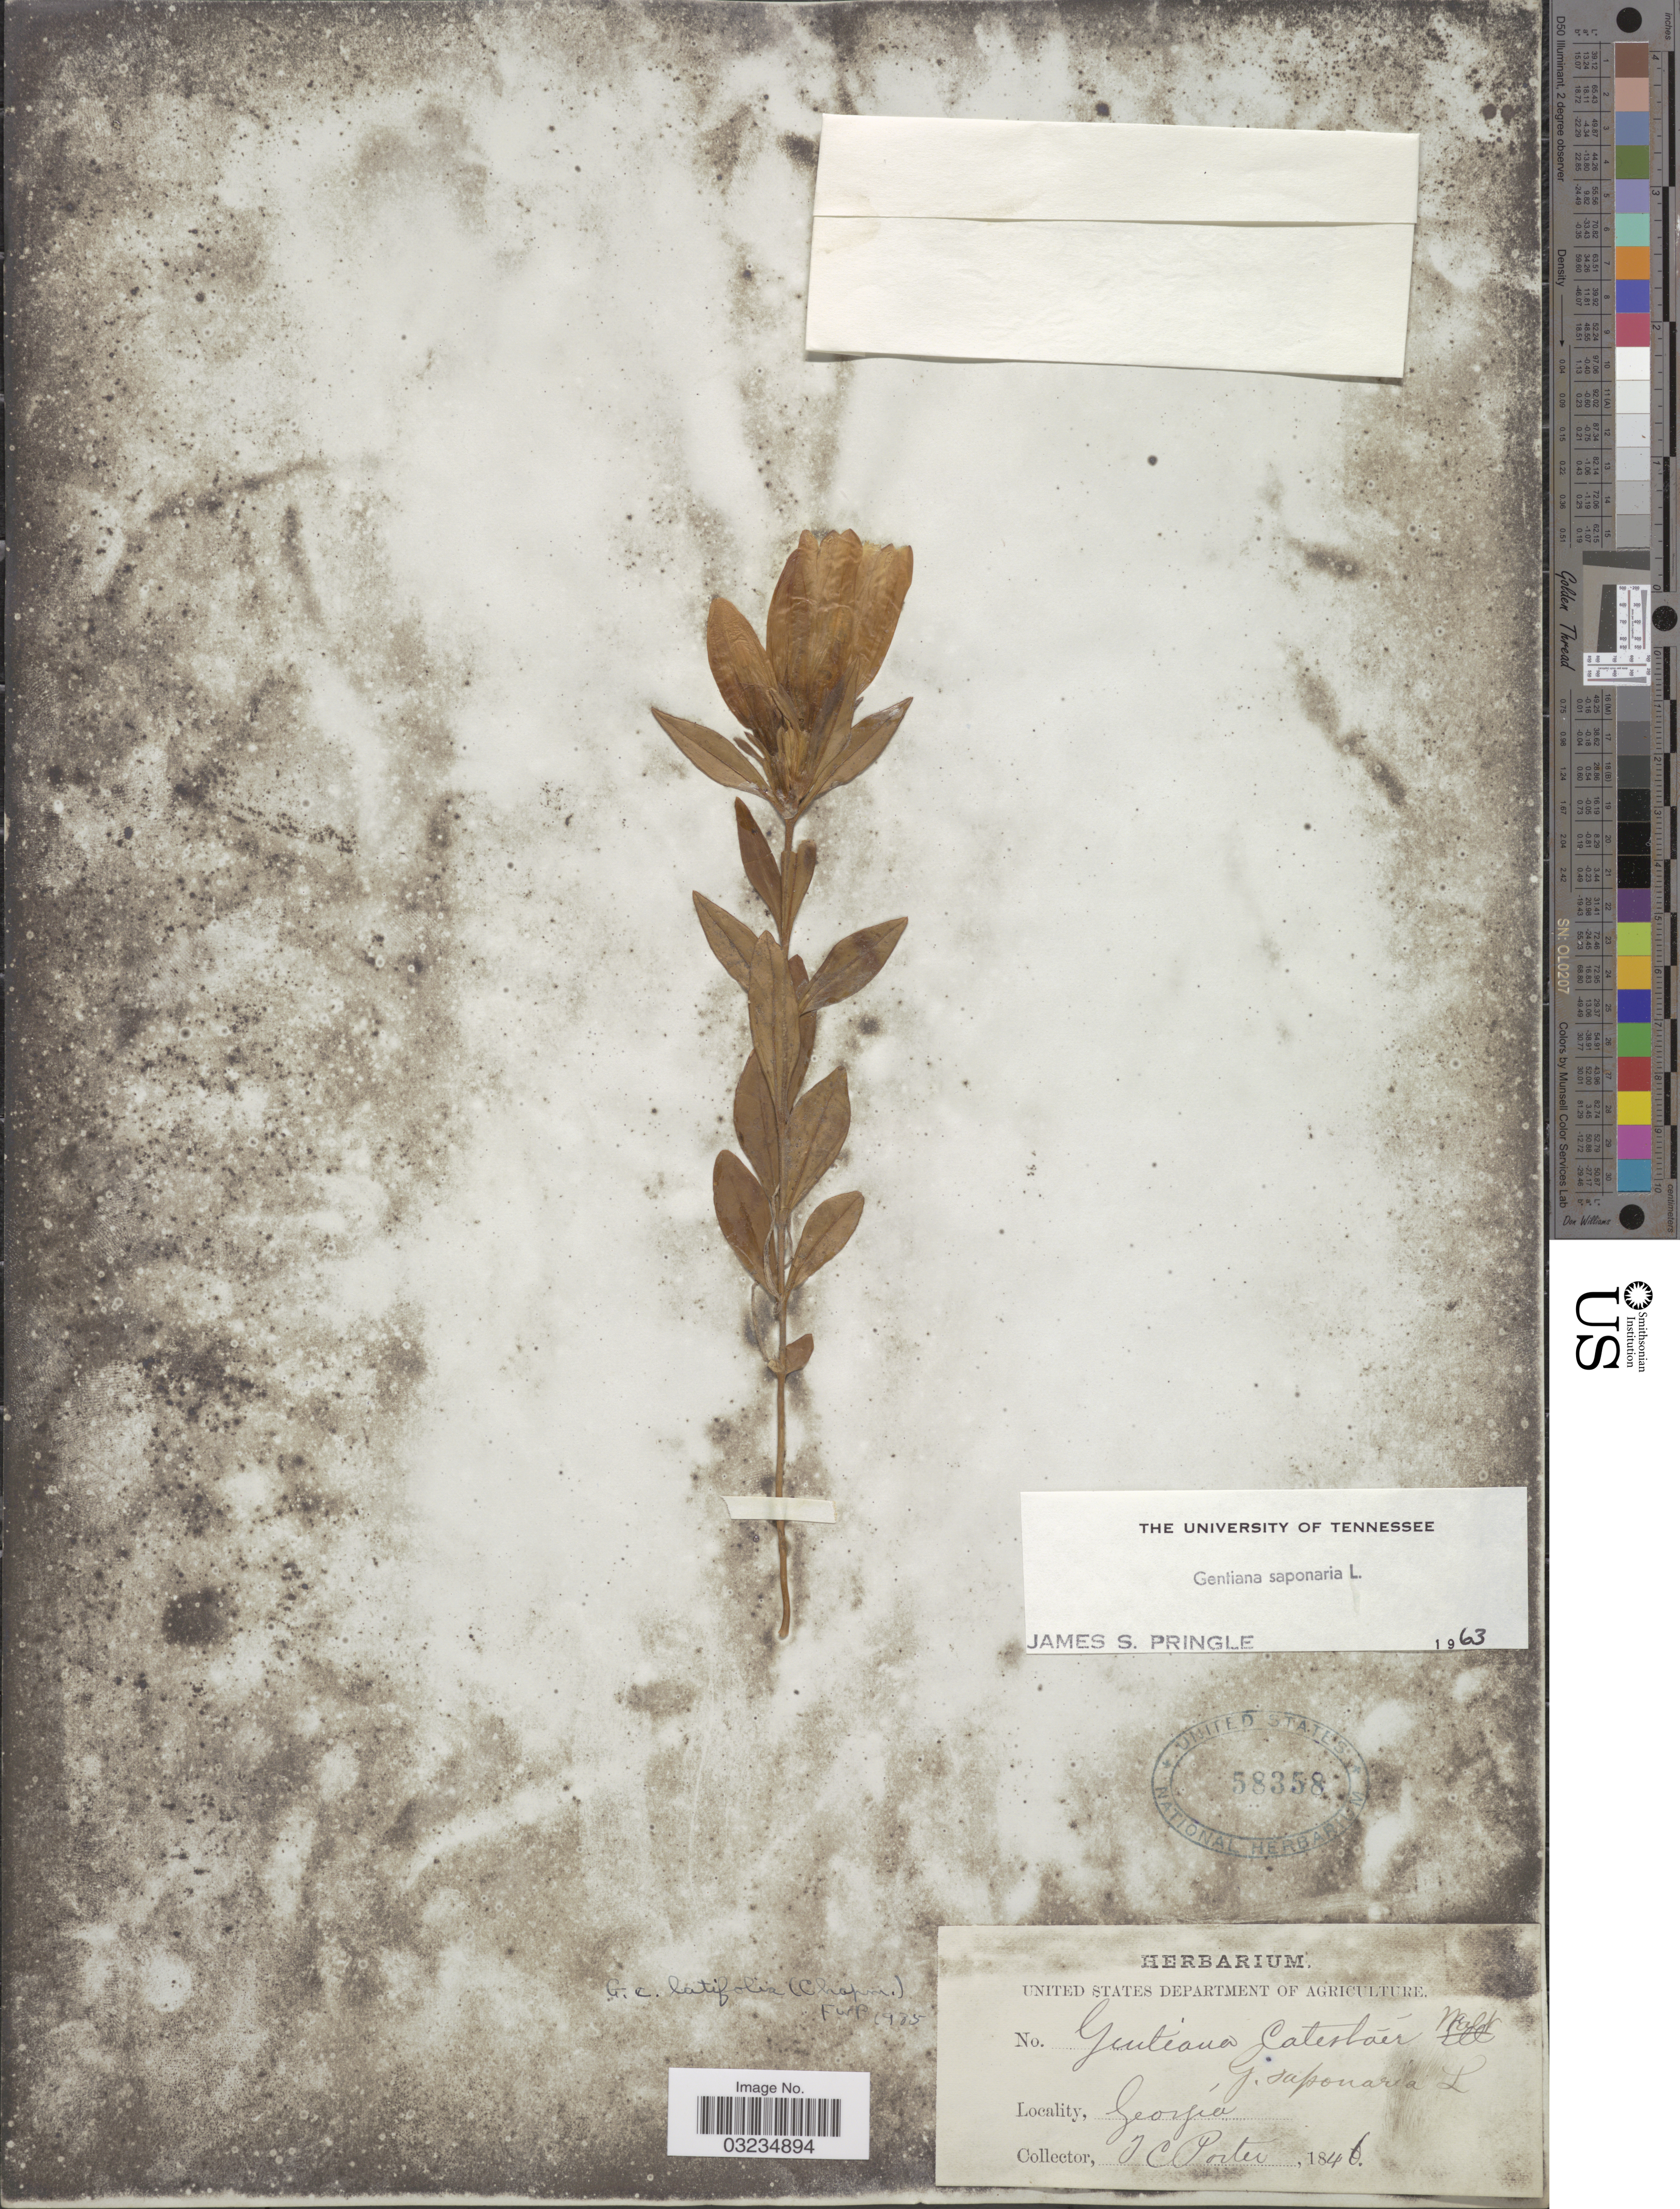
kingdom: Plantae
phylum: Tracheophyta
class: Magnoliopsida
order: Gentianales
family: Gentianaceae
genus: Gentiana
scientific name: Gentiana saponaria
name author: L.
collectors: T. Porter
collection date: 1846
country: United States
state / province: Georgia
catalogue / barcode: US 58358